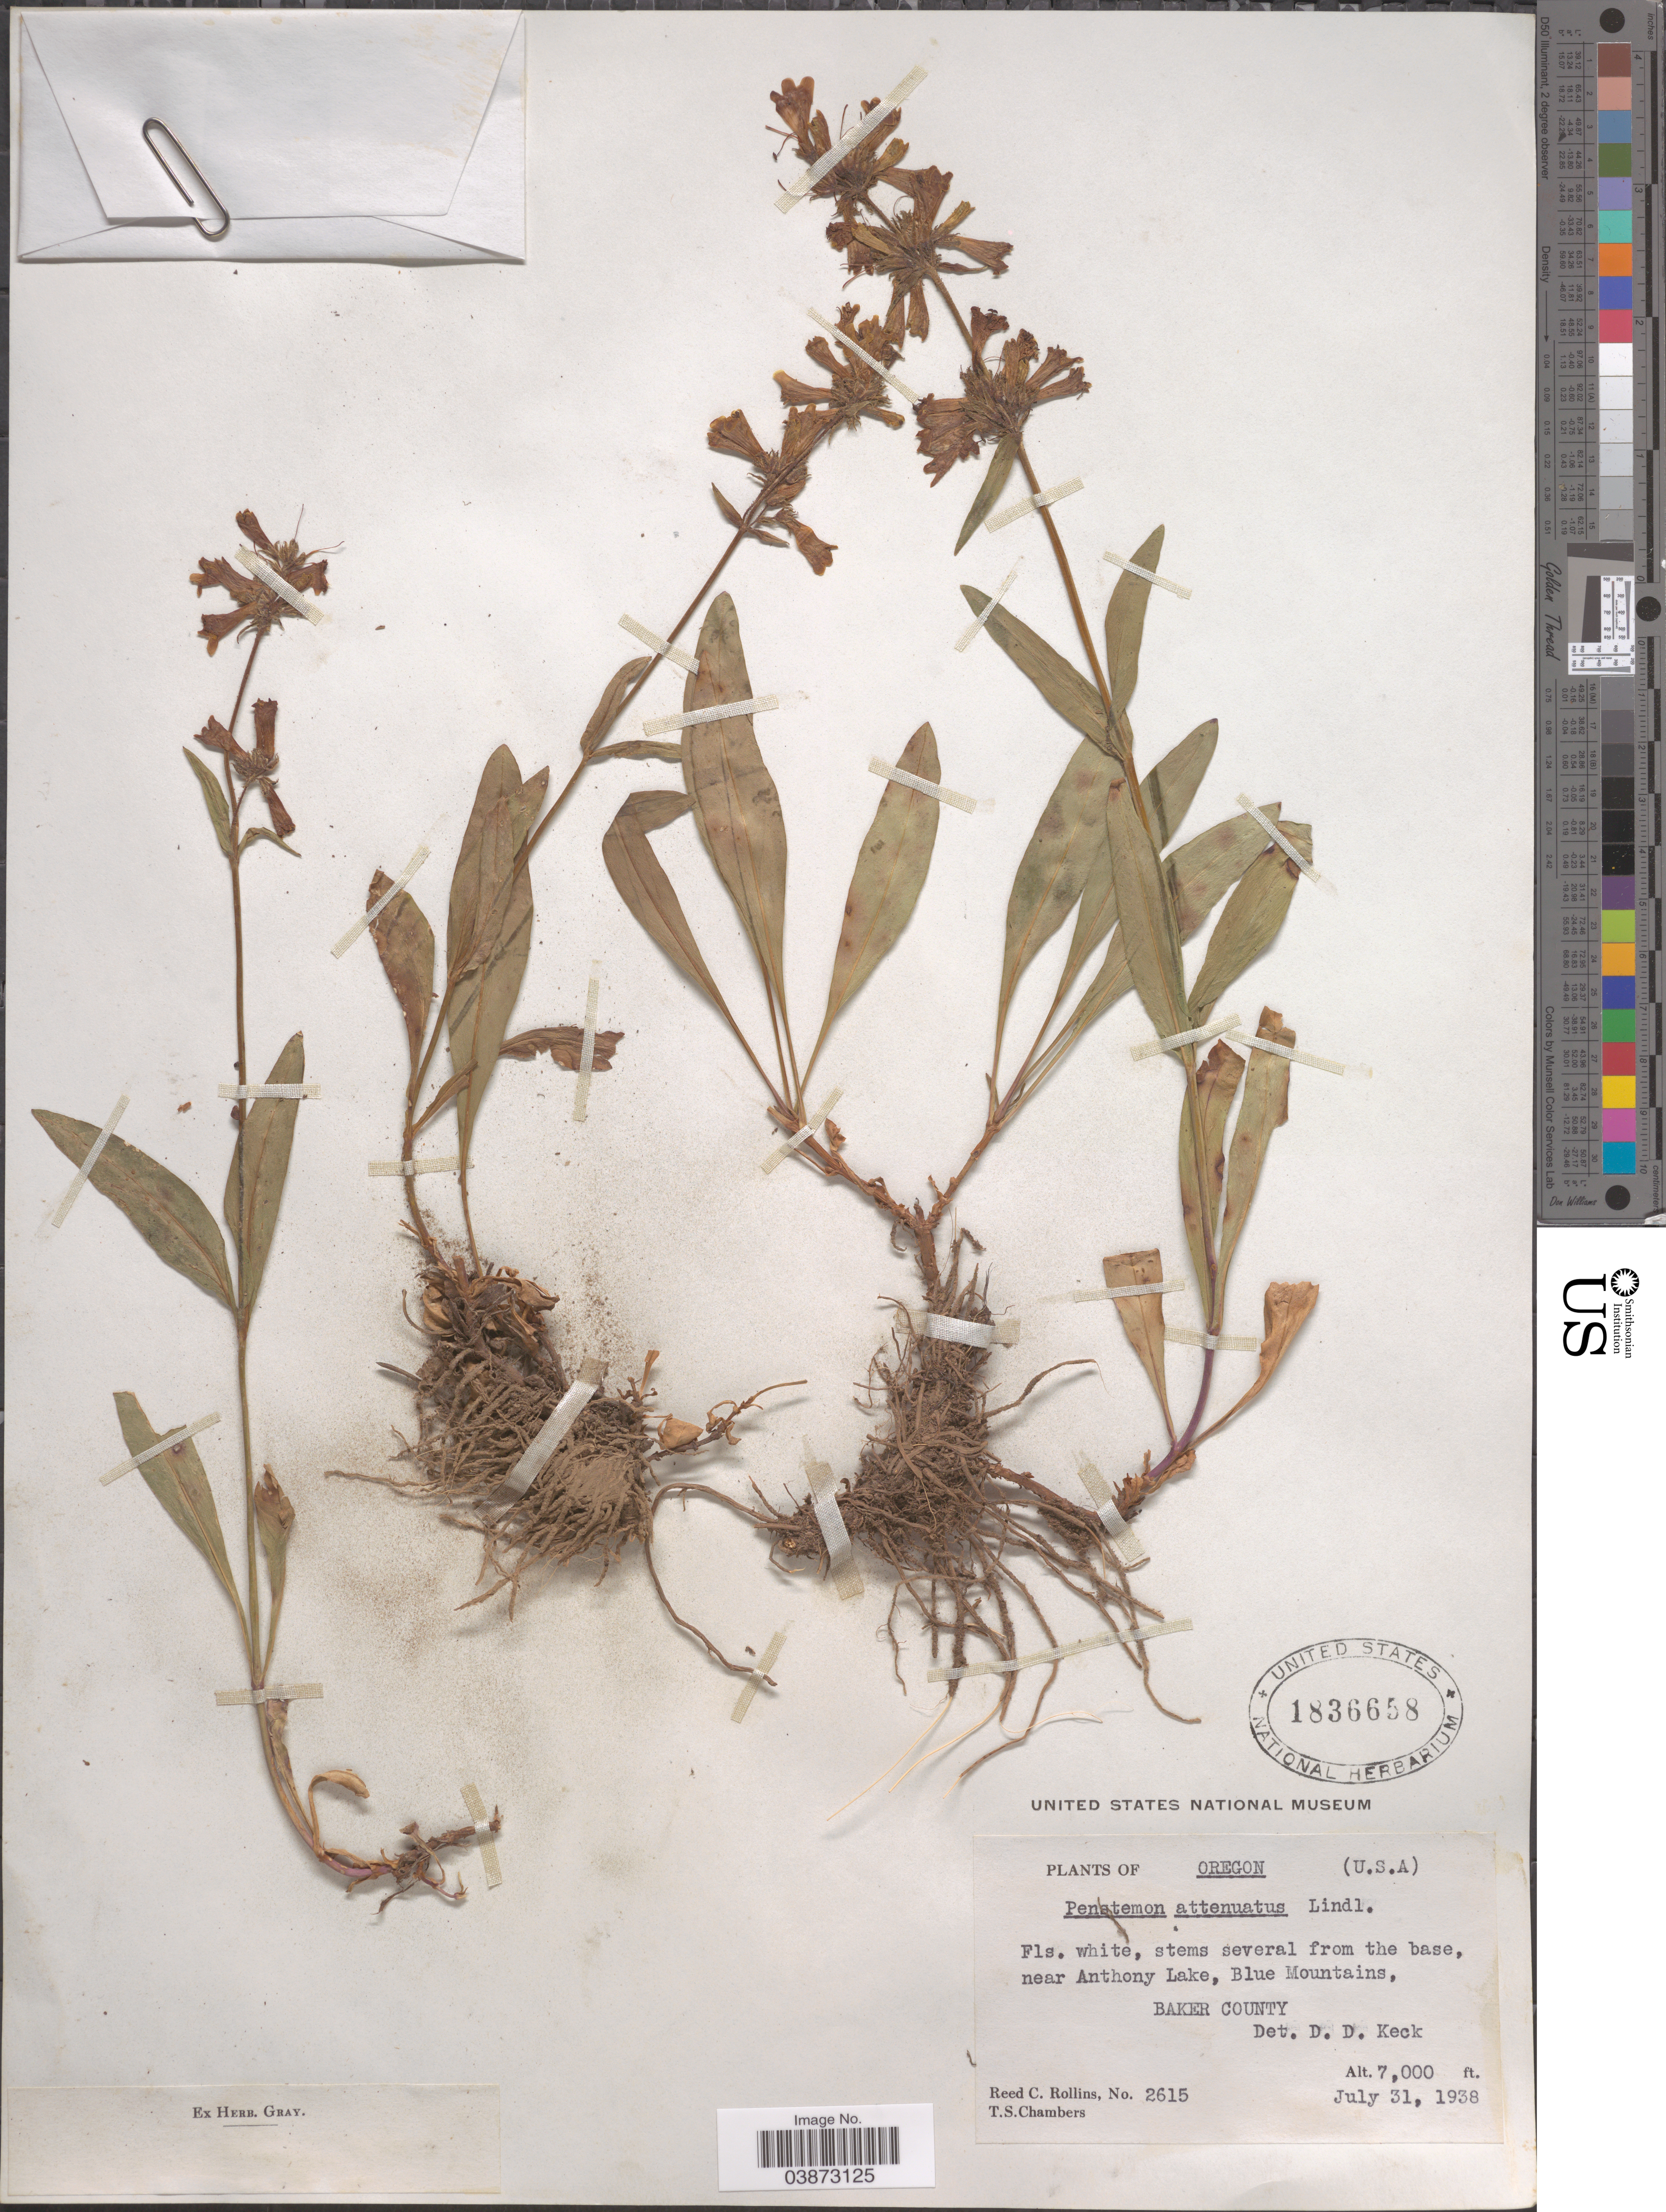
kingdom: Plantae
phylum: Tracheophyta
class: Magnoliopsida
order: Lamiales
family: Plantaginaceae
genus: Penstemon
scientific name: Penstemon attenuatus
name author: Douglas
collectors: R. C. Rollins & T. Chambers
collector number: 2615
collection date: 1938-07-31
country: United States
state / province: Oregon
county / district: Baker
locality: Near Anthony Lake, Blue Mountains, Baker County.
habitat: near lake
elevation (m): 2134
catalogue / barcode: US 1836658